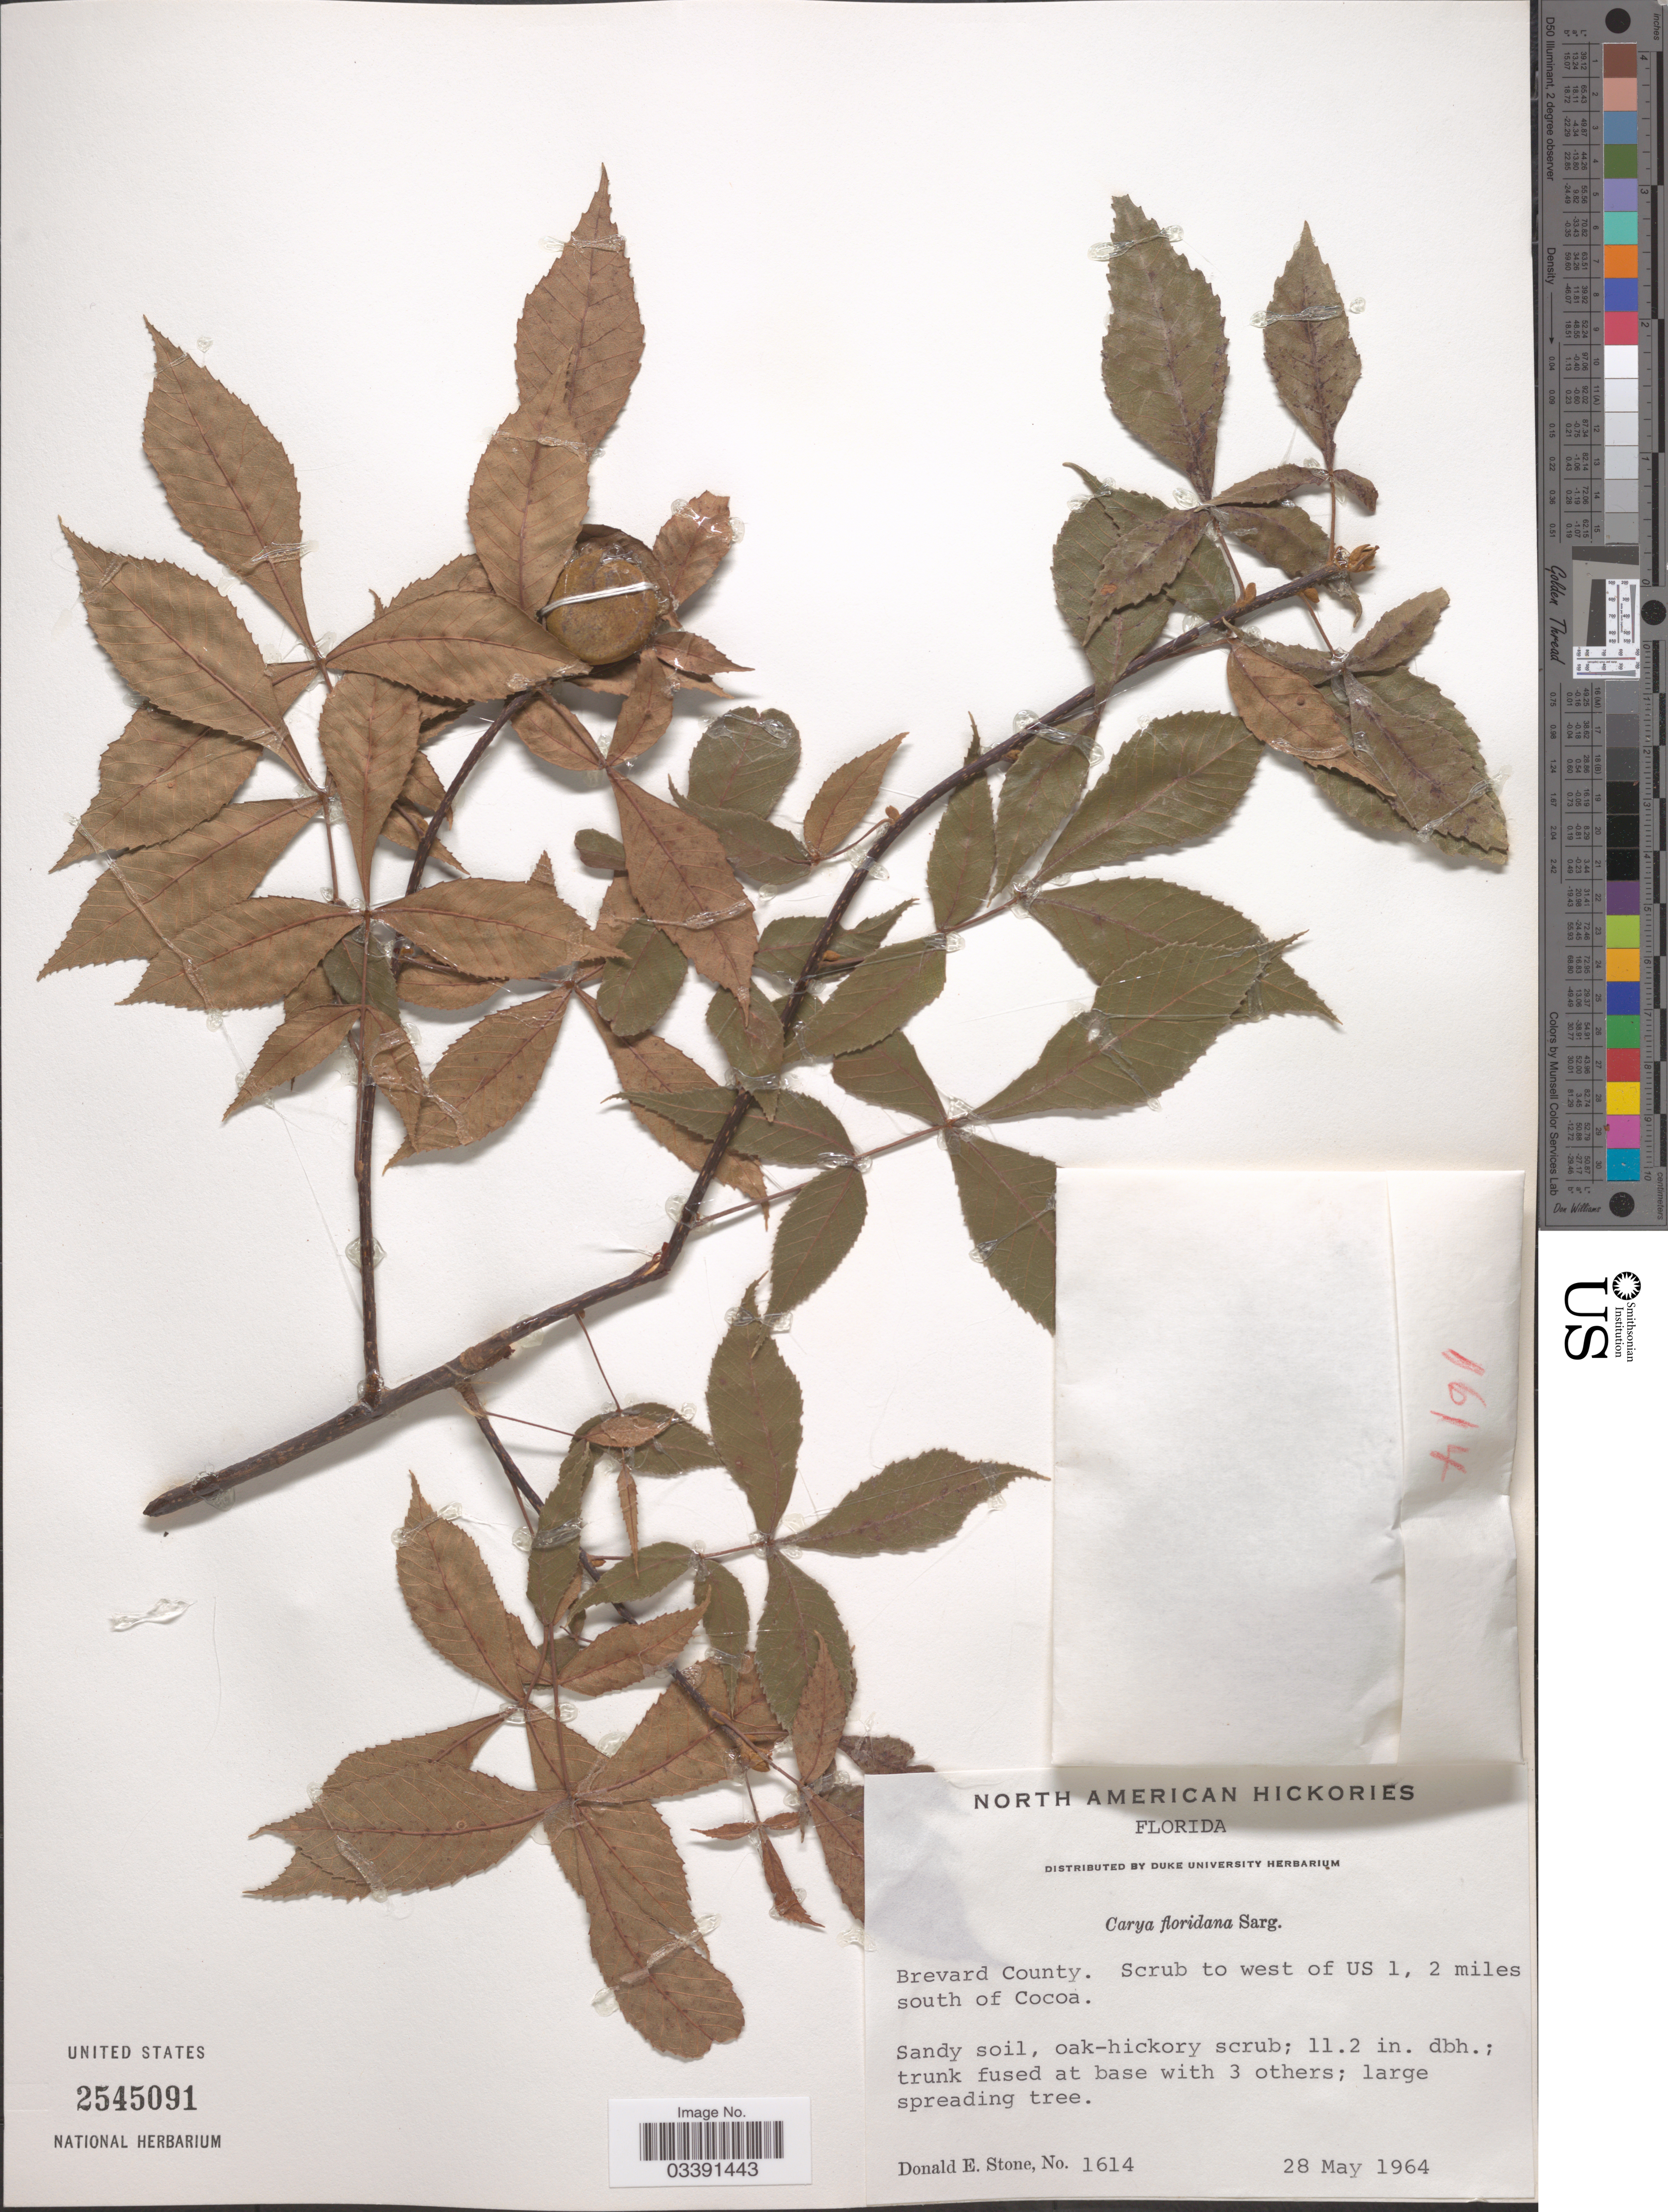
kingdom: Plantae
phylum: Tracheophyta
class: Magnoliopsida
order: Fagales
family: Juglandaceae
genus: Carya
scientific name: Carya floridana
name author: Sarg.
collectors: D. Stone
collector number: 1614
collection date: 1964-05-28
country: United States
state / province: Florida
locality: Brevard County. Scrub to west of US 1, 2 miles south of Cocoa.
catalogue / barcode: US 2545091